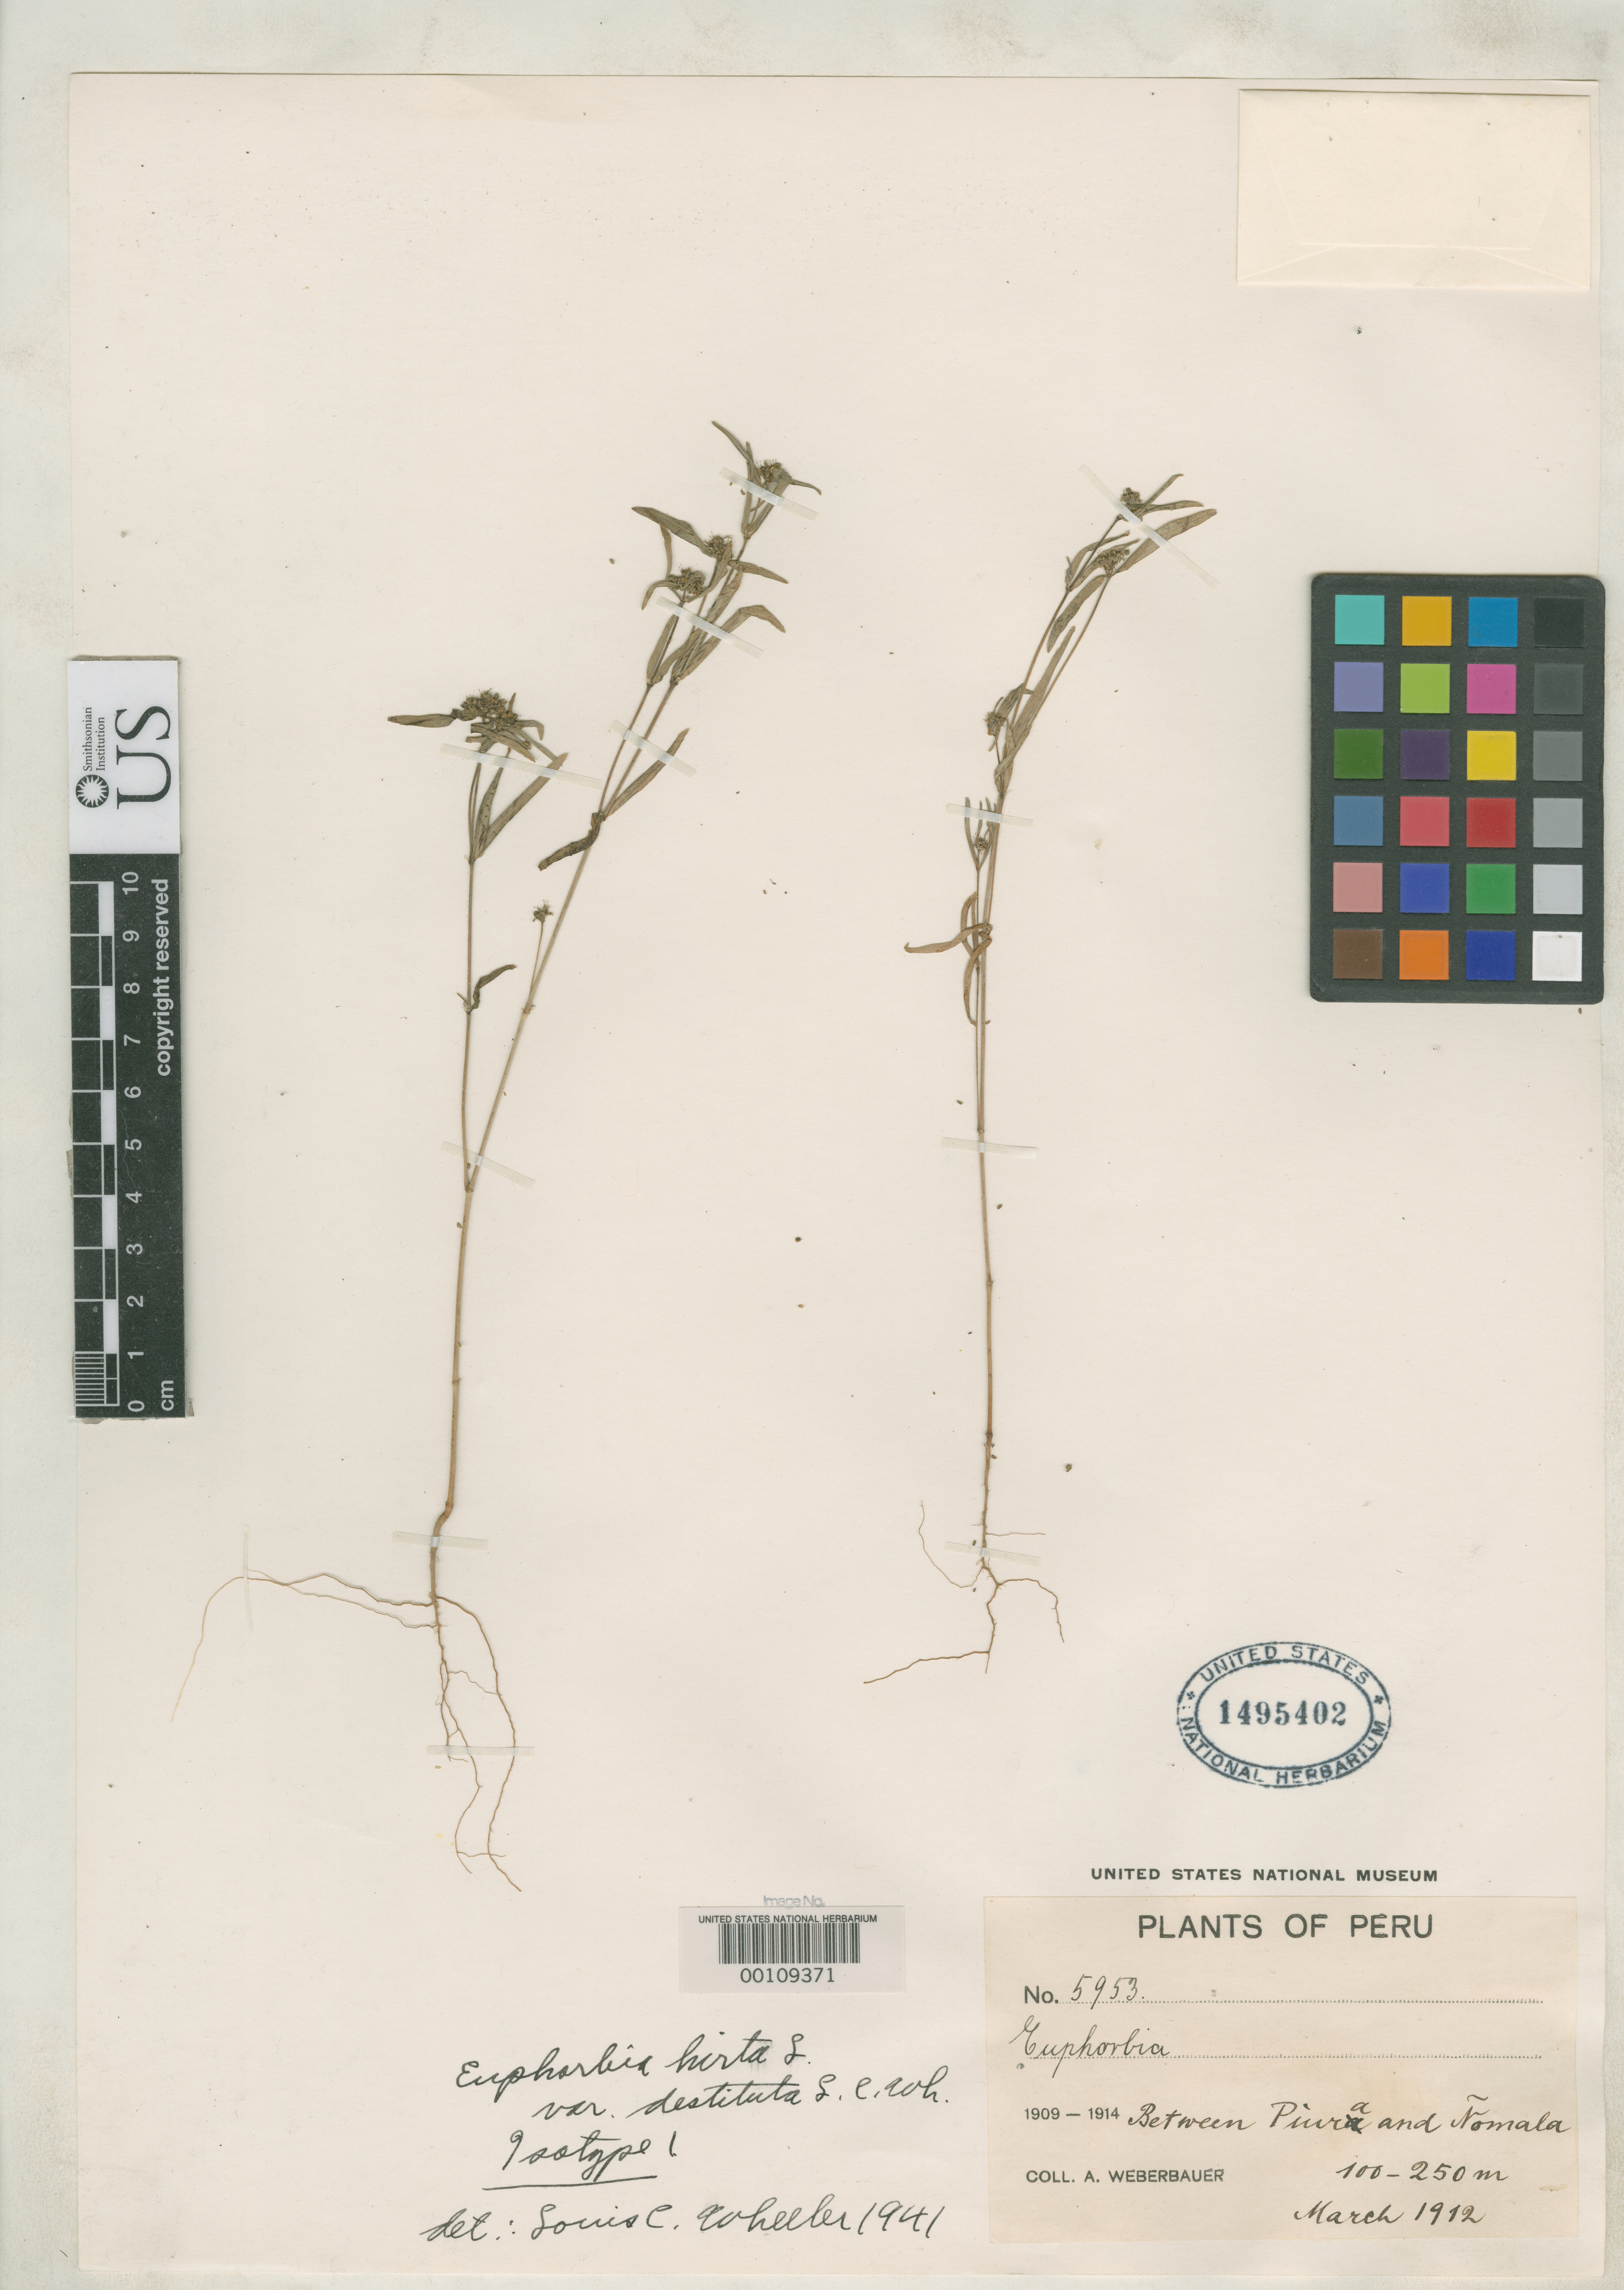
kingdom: Plantae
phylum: Tracheophyta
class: Magnoliopsida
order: Malpighiales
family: Euphorbiaceae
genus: Euphorbia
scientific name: Euphorbia hirta var. destituta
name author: L.C. Wheeler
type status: Isotype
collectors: A. Weberbauer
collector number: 5953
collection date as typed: Mar 1912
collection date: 1912-03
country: Peru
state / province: Piura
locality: Between Piura & Nomala.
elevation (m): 100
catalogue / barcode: US 1495402